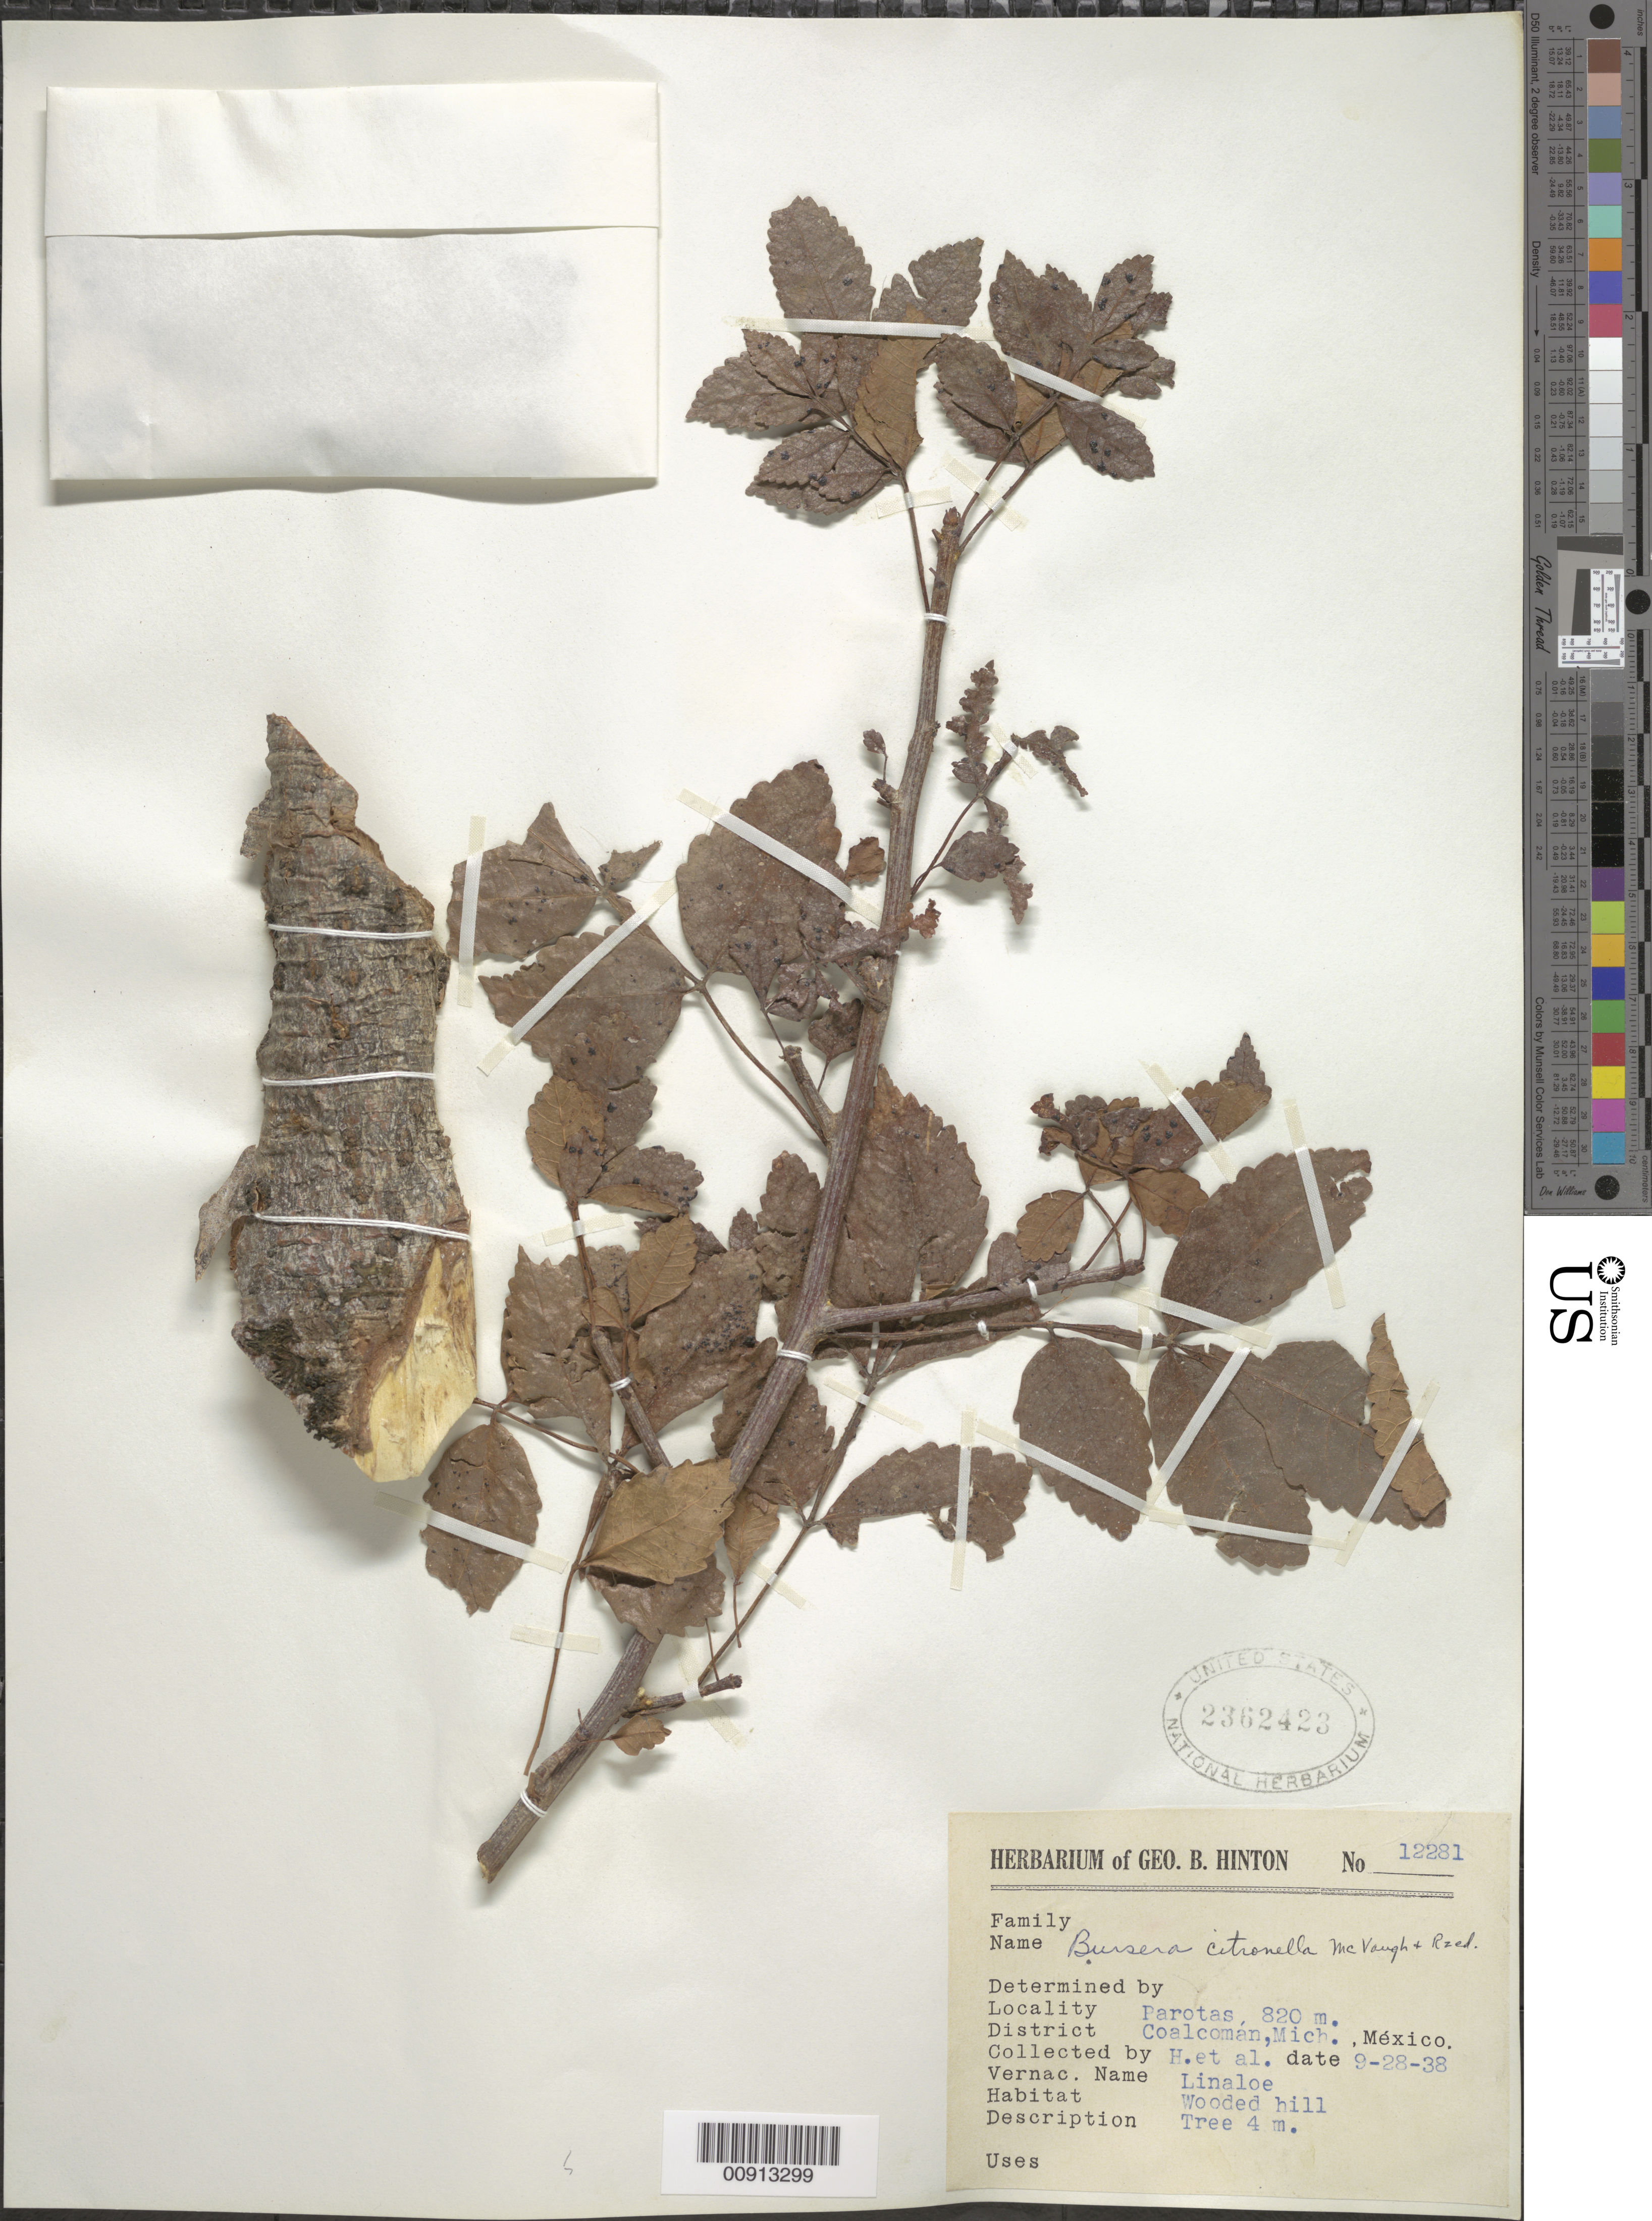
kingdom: Plantae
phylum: Tracheophyta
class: Magnoliopsida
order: Sapindales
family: Burseraceae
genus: Bursera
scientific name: Bursera citronella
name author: McVaugh & Rzed.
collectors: G. B. Hinton & et al.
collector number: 12281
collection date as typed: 28 Sep 1938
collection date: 1938-09-28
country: Mexico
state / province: Michoacán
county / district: Coalcomán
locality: Parotas, District Coalcomán, Michoacán.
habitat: Wooded hill.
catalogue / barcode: US 2362423